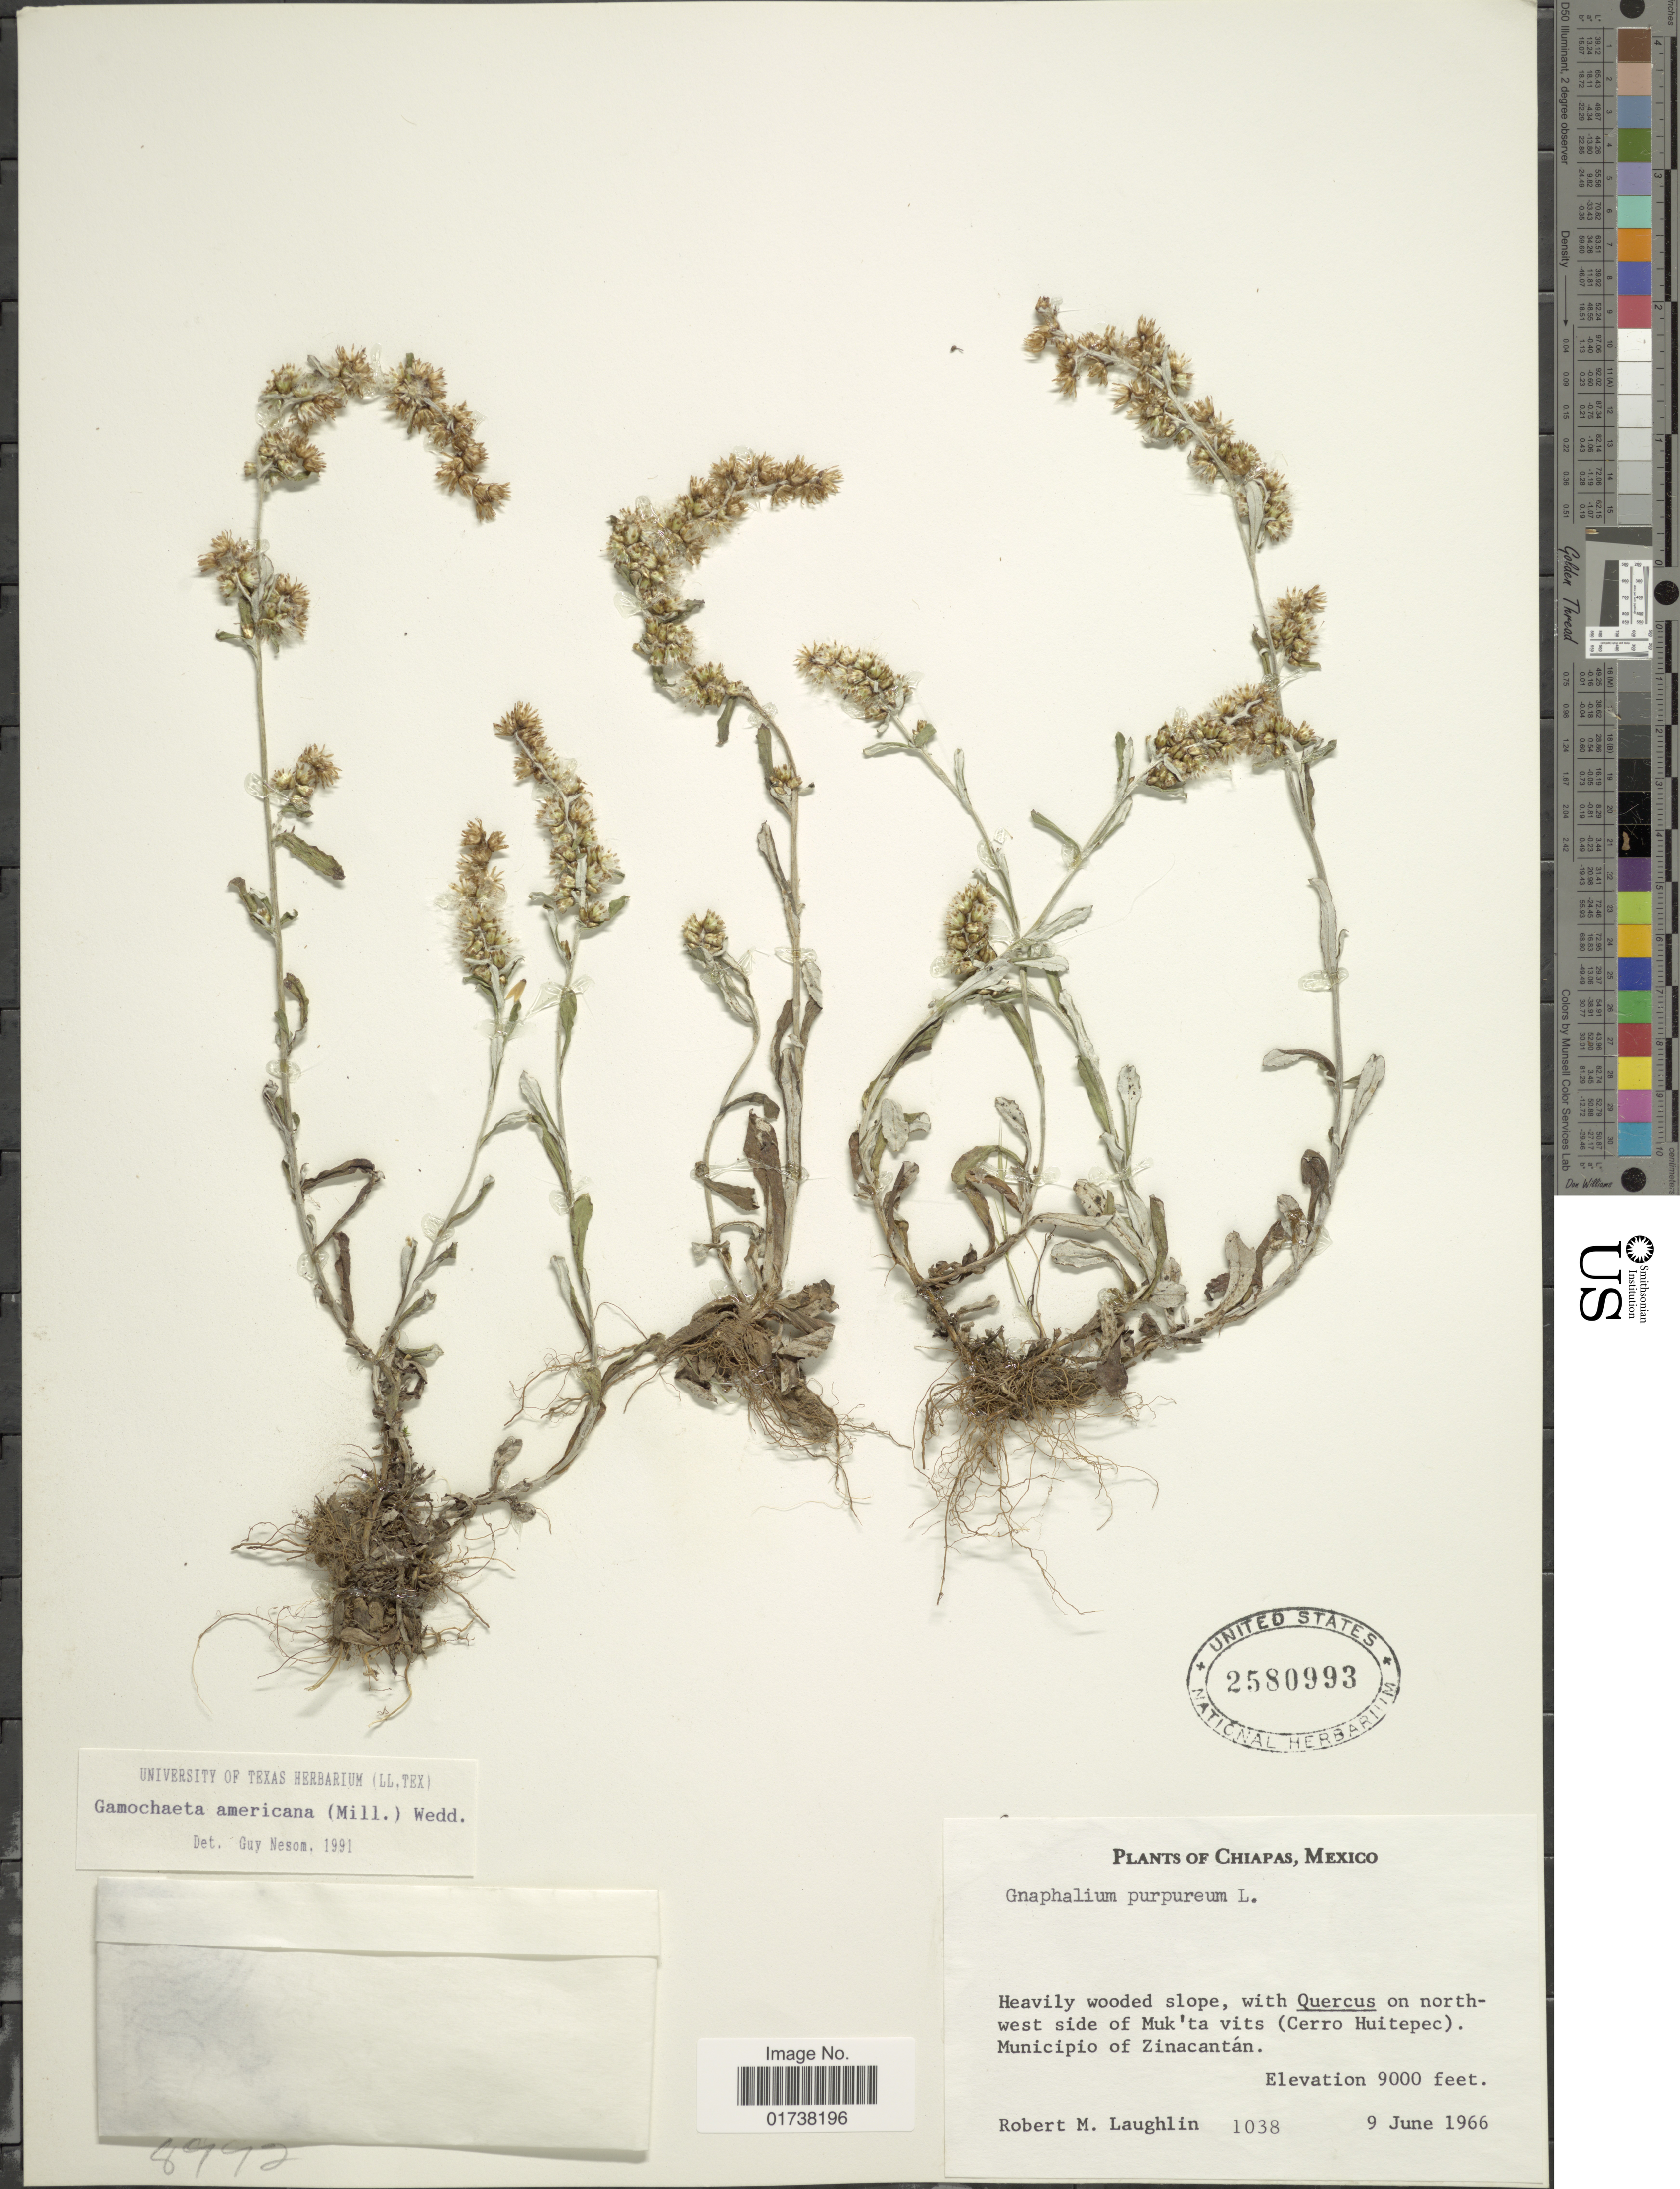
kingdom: Plantae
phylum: Tracheophyta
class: Magnoliopsida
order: Asterales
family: Asteraceae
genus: Gamochaeta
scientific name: Gamochaeta americana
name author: (Mill.) Wedd.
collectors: R. M. Laughlin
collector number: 1038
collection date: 1966-06-09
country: Mexico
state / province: Chiapas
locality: Northwest side of Muk'ta vits (Cerro Huitepec), Municipio of Zinacantan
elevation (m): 2743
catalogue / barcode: US 2580993